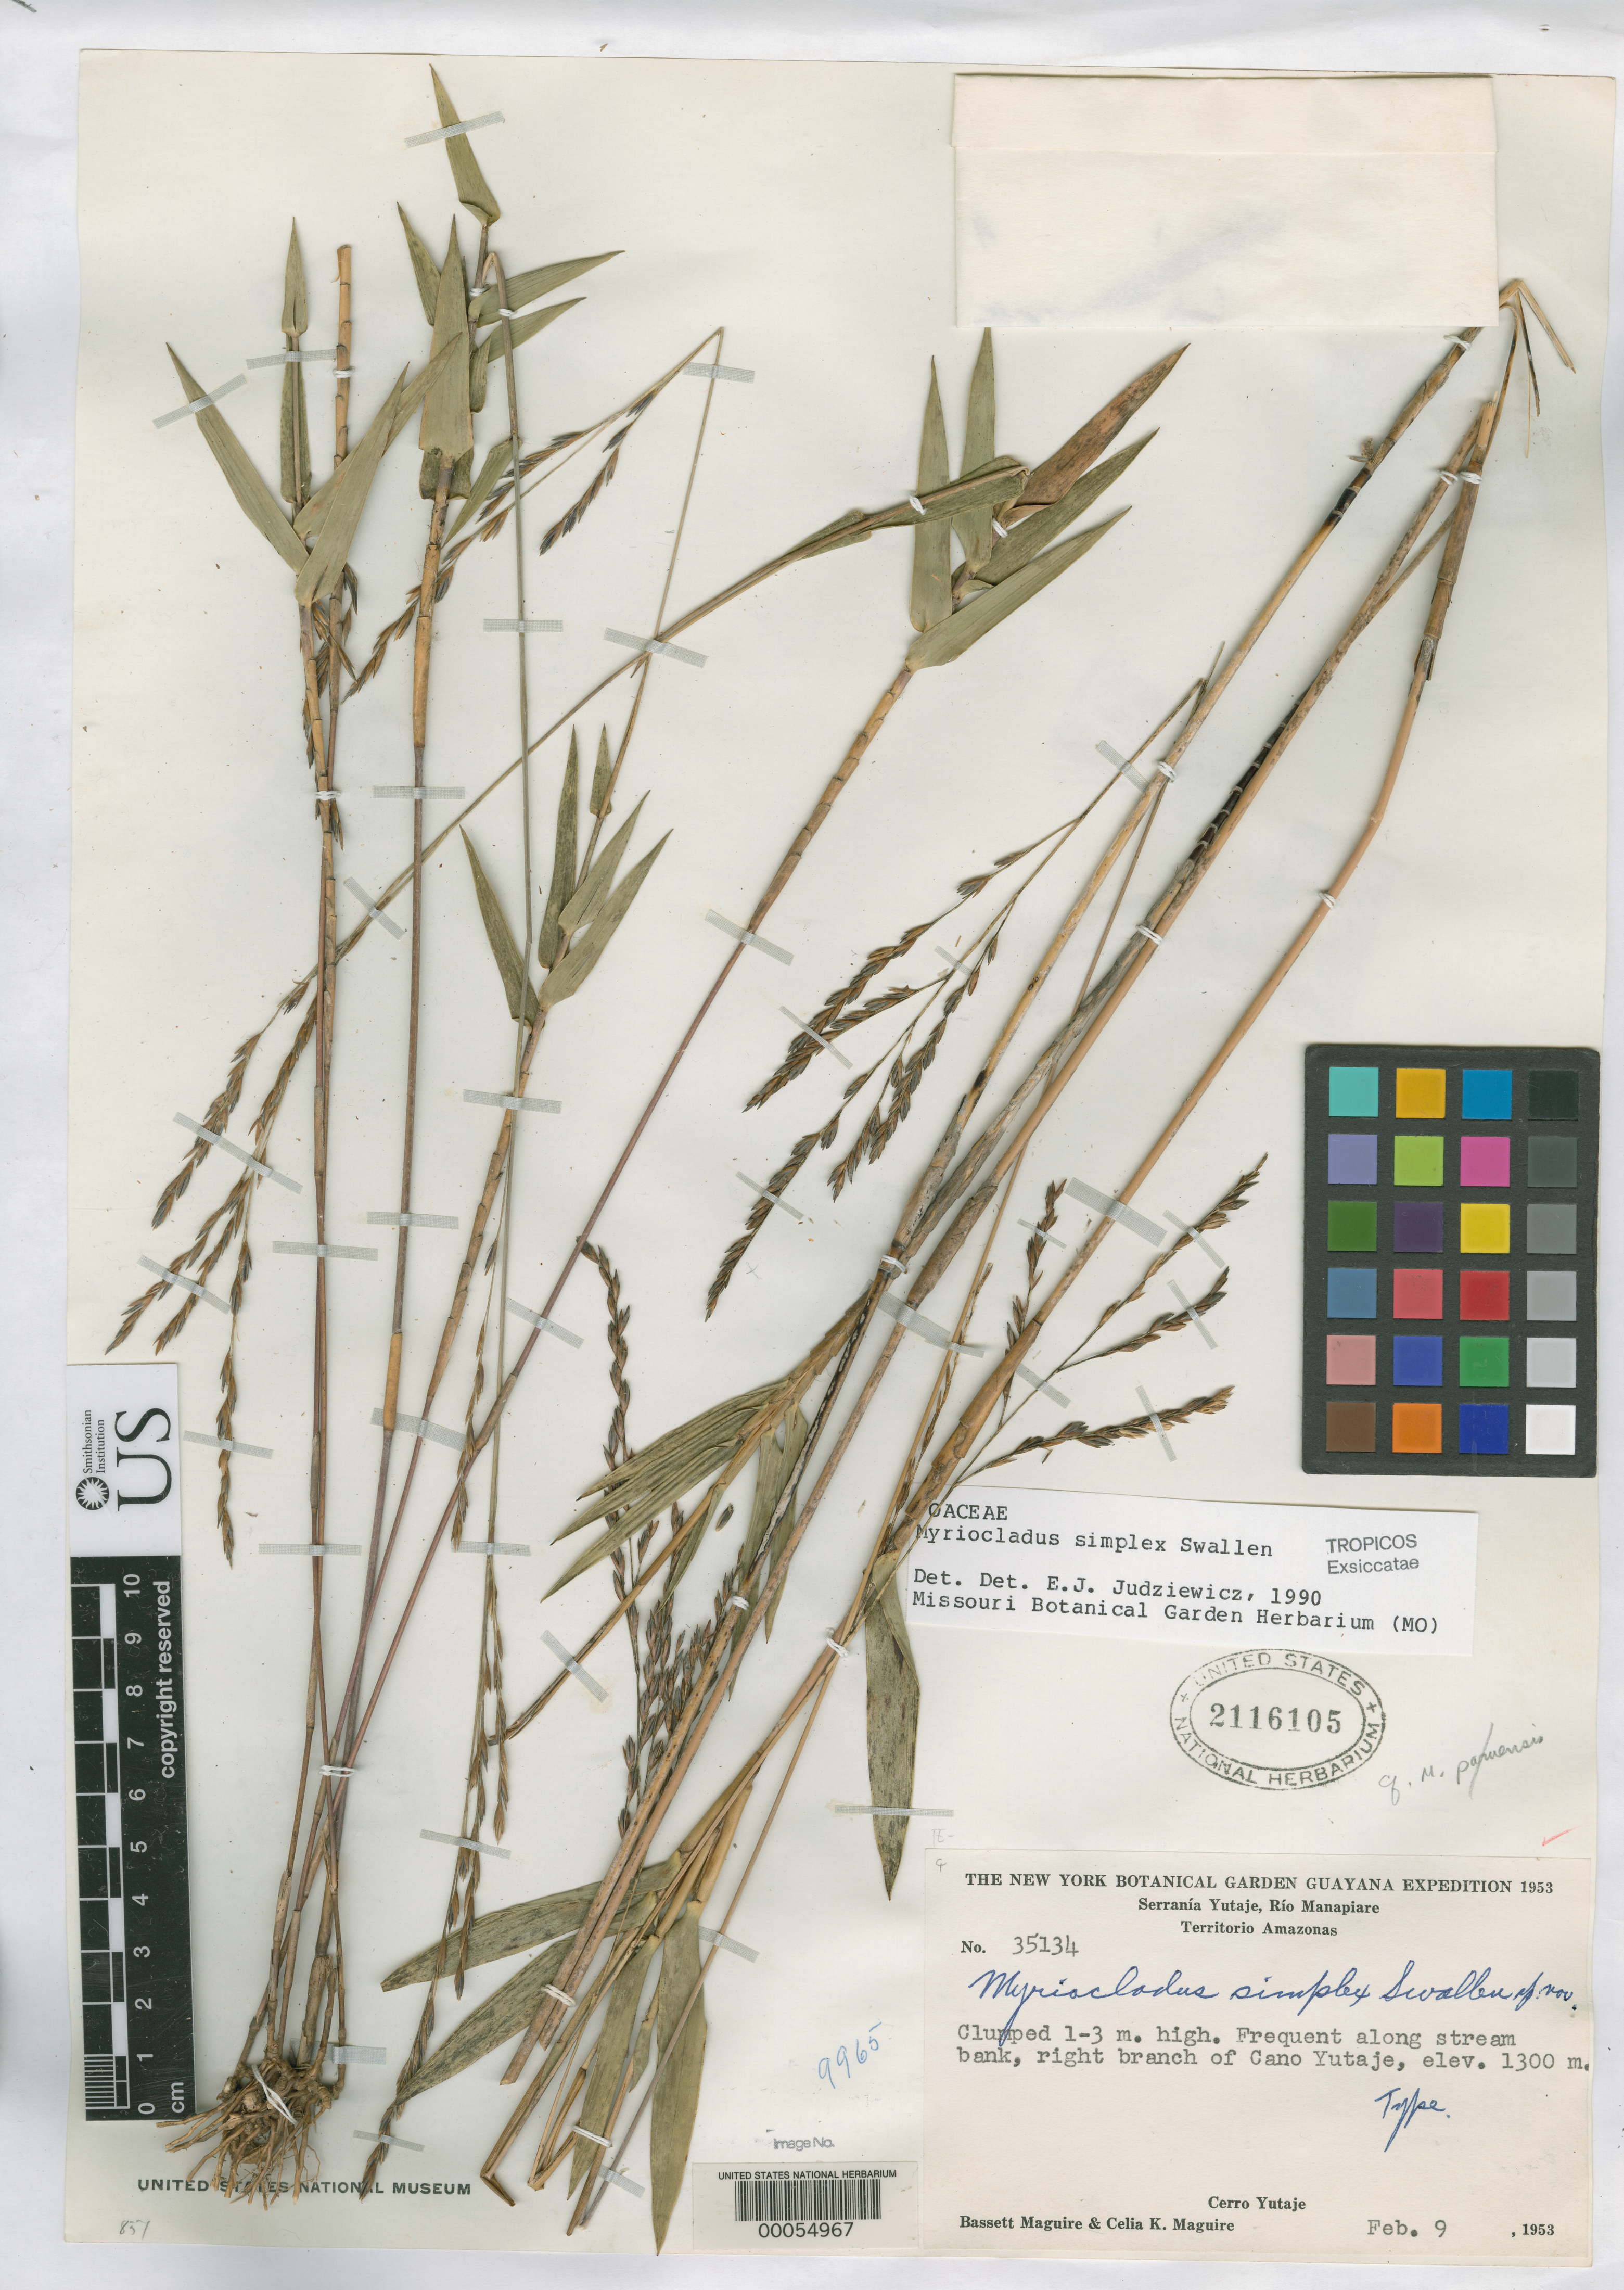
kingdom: Plantae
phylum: Tracheophyta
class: Liliopsida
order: Poales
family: Poaceae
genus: Myriocladus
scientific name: Myriocladus simplex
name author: Swallen in Maguire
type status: Holotype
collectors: B. Maguire & C. K. Maguire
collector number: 35134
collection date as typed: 09 Feb 1953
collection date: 1953-02-09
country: Venezuela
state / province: Amazonas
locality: Serrania Yutaje, Rio Manapiare, Cano Yutaje.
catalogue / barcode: US 2116105